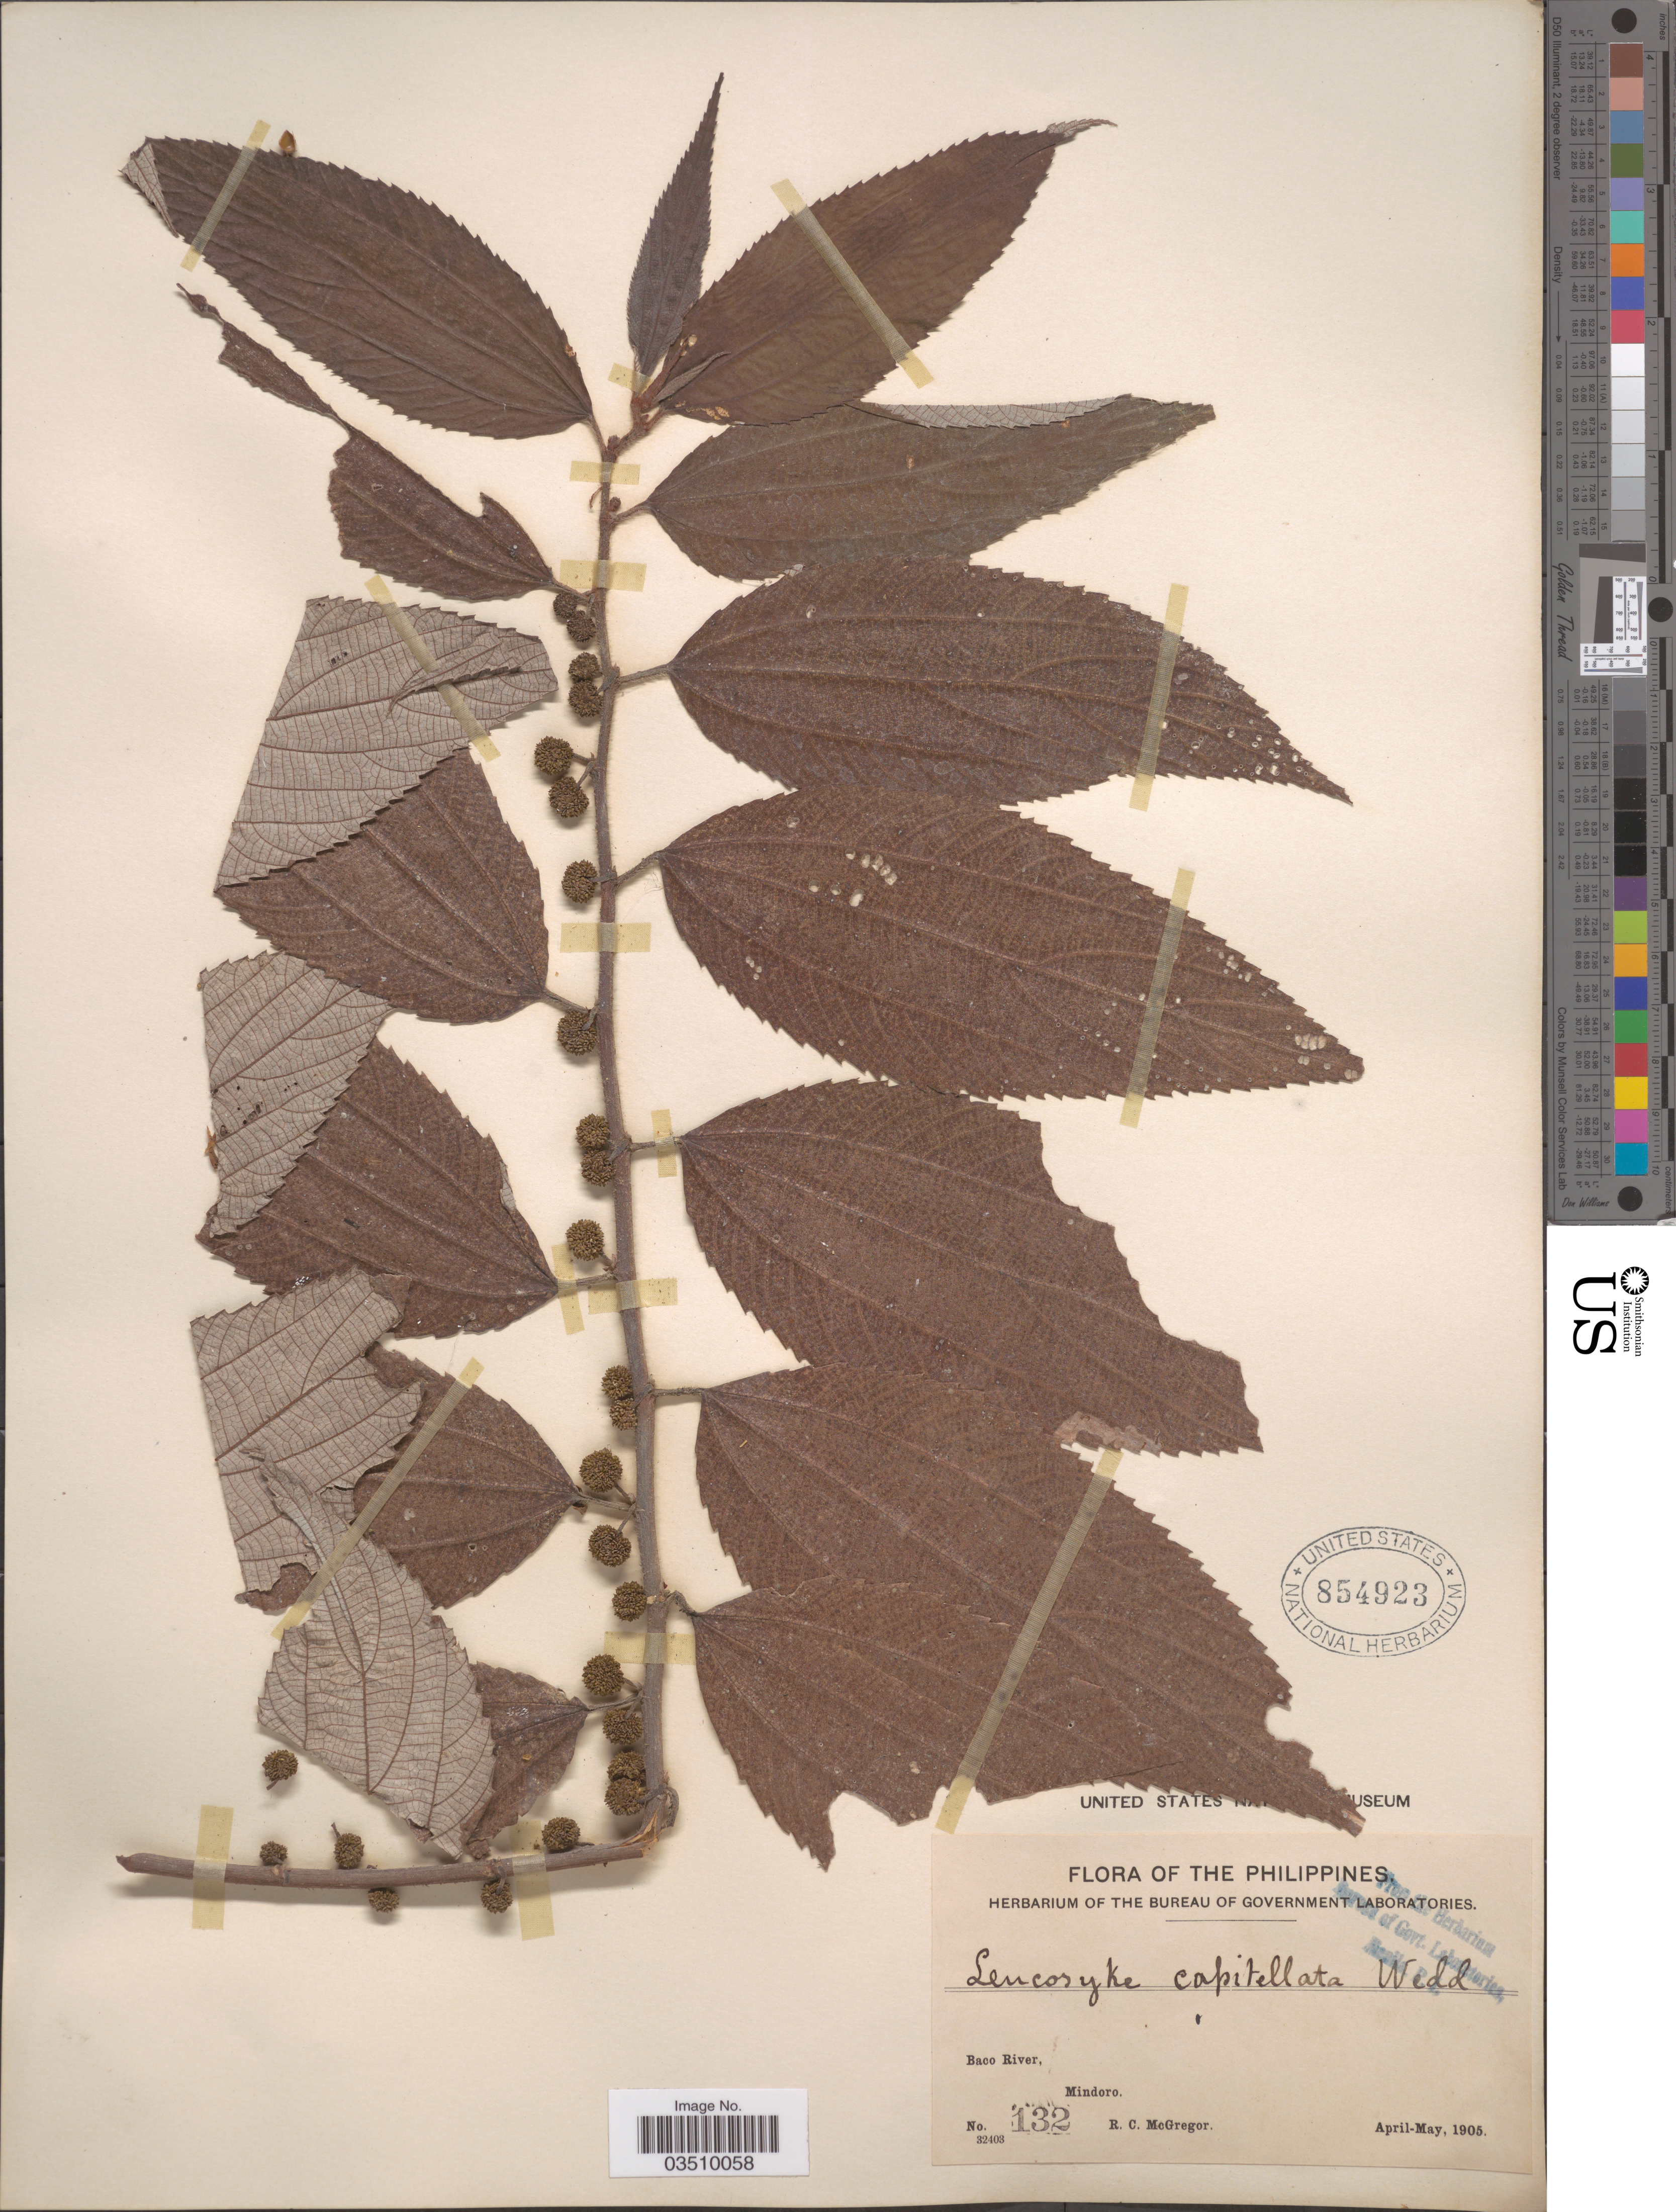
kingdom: Plantae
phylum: Tracheophyta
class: Magnoliopsida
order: Rosales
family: Urticaceae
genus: Leucosyke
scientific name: Leucosyke capitellata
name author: (Poir.) Wedd.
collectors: R. C. McGregor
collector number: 132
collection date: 1905-04/1905-05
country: Philippines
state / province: Mimaropa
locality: Baco River, Mindoro.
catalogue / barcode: US 854923